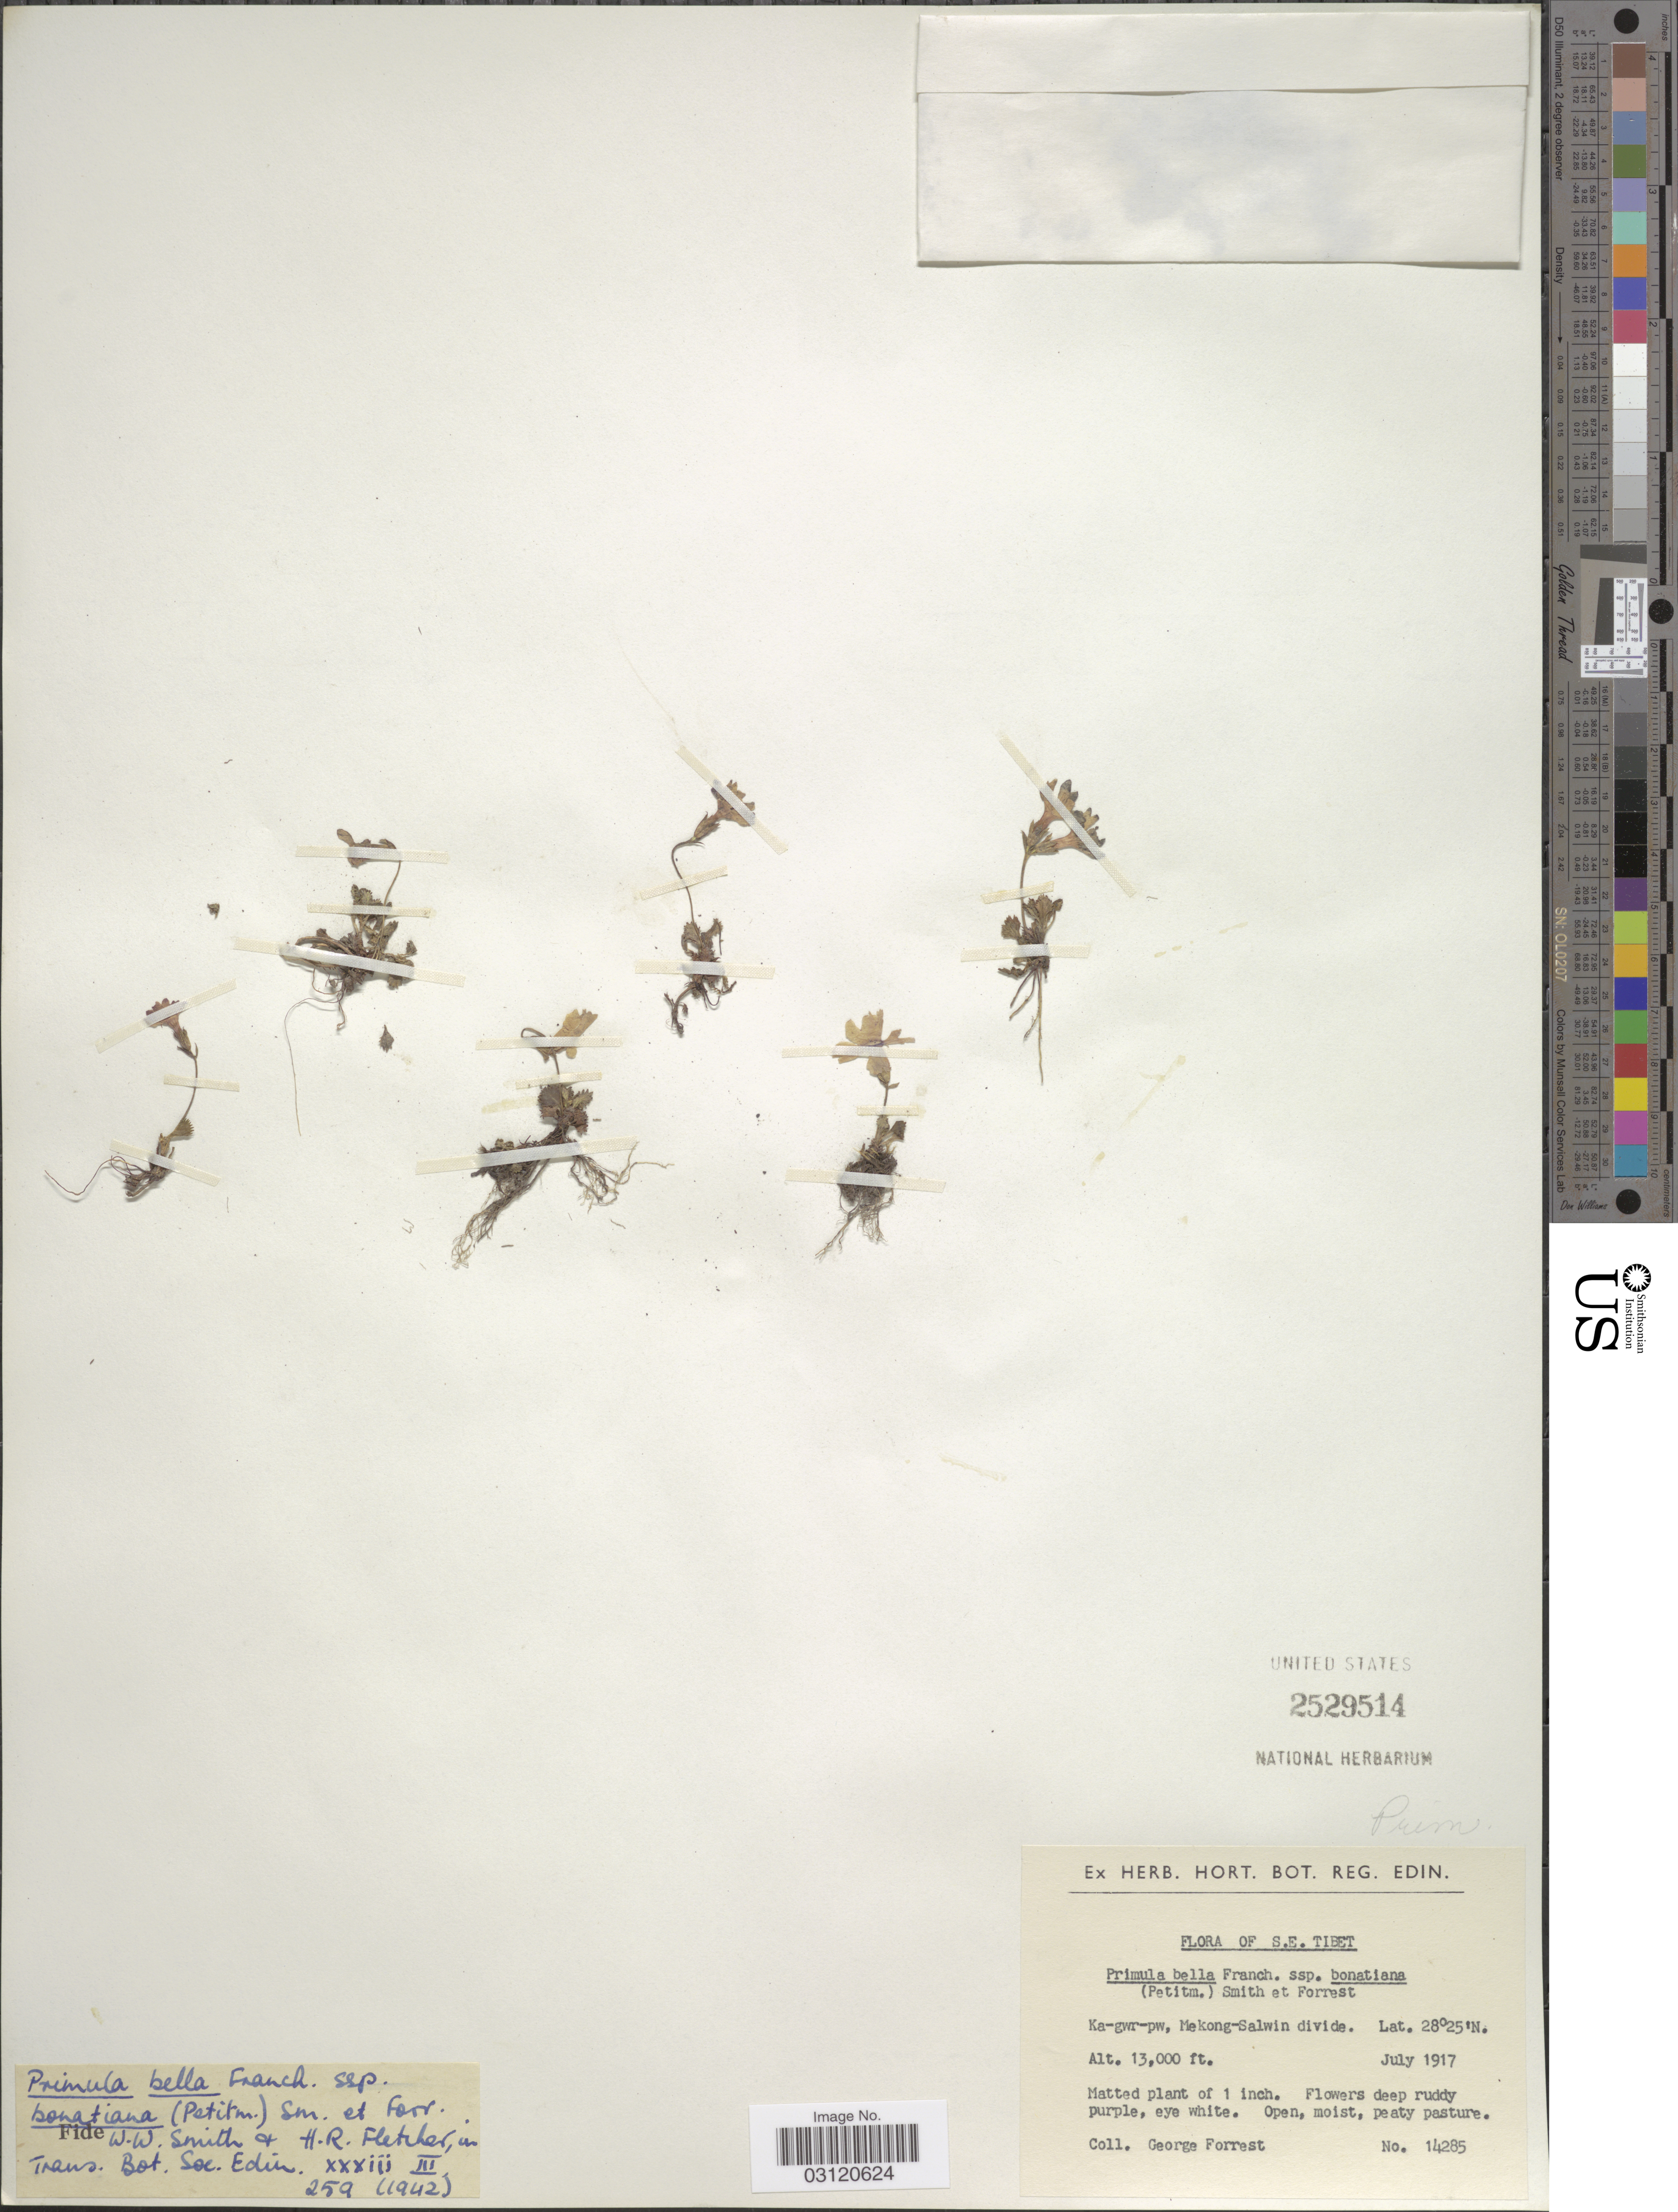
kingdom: Plantae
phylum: Tracheophyta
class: Magnoliopsida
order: Ericales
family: Primulaceae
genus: Primula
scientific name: Primula bella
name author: Franch.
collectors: G. Forrest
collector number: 14285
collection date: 1917-07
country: China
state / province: Xizang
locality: S.E. Tibet, Ka-gwr-pw, Mekong-Salwin divide.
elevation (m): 3962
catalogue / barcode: US 2529514